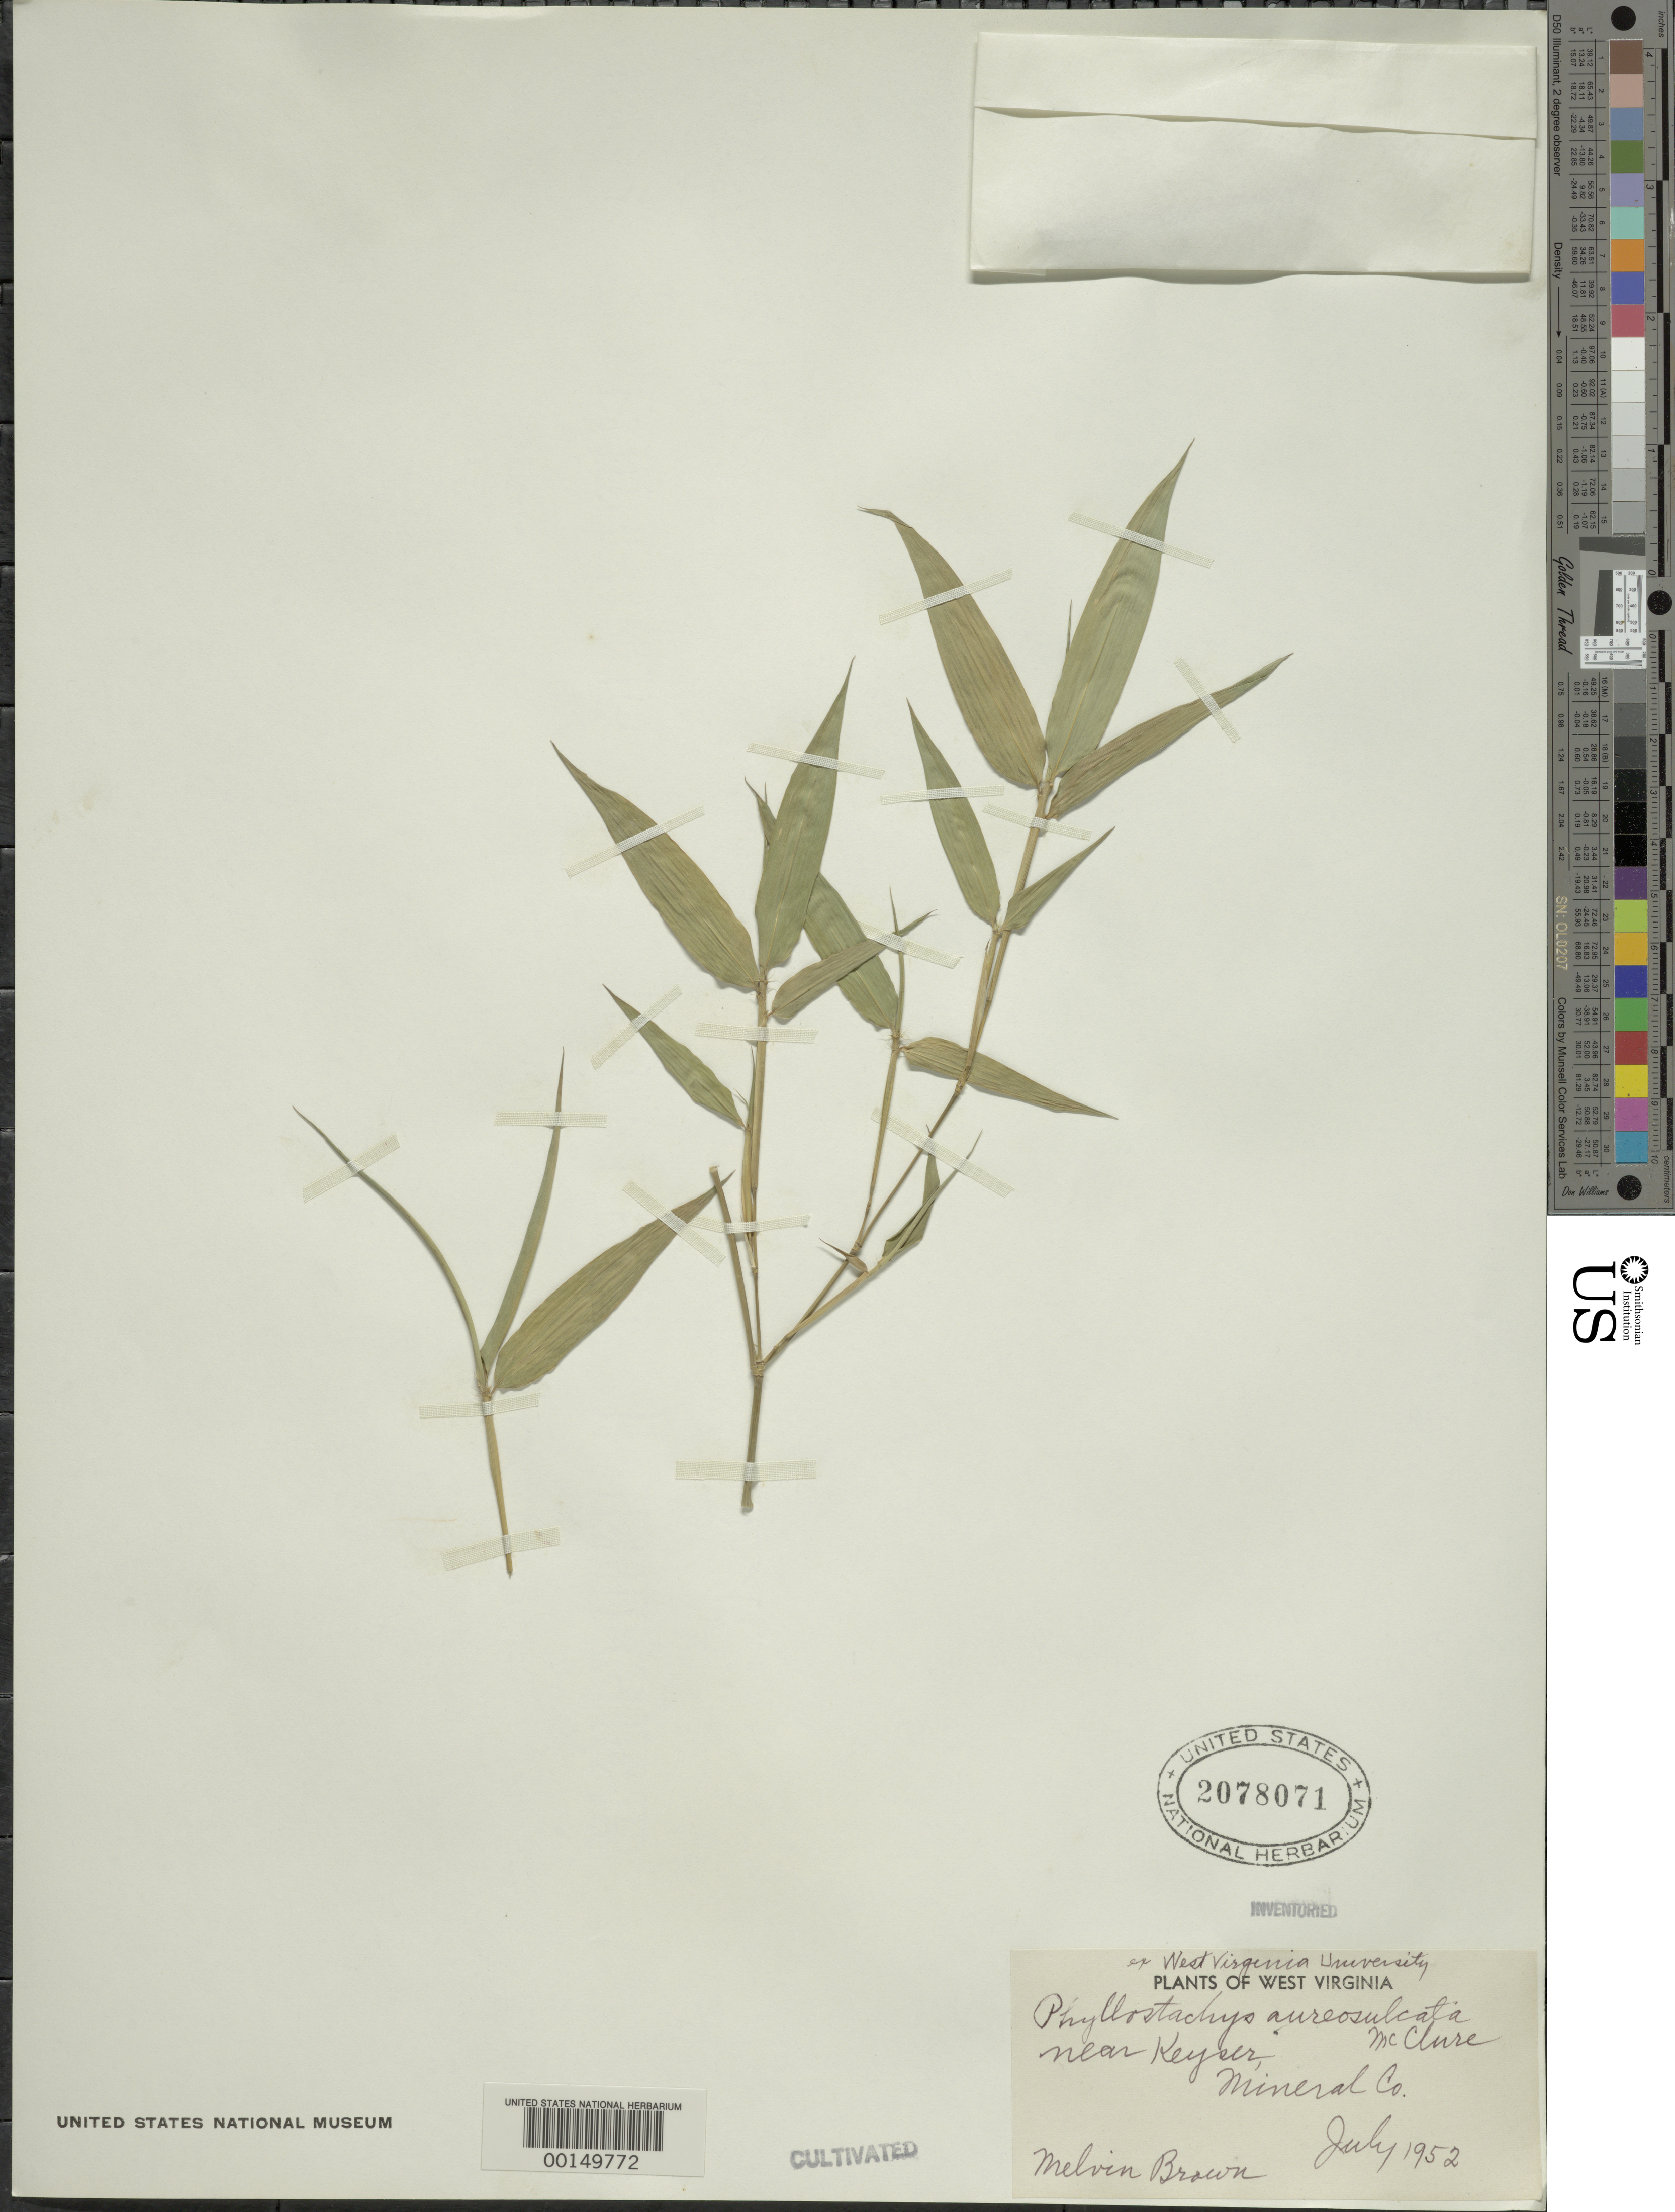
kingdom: Plantae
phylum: Tracheophyta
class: Liliopsida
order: Poales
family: Poaceae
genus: Phyllostachys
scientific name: Phyllostachys aureosulcata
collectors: M. Brown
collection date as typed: Jul 1952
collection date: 1952-07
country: United States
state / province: West Virginia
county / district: Mineral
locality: Keyser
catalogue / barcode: US 2078071